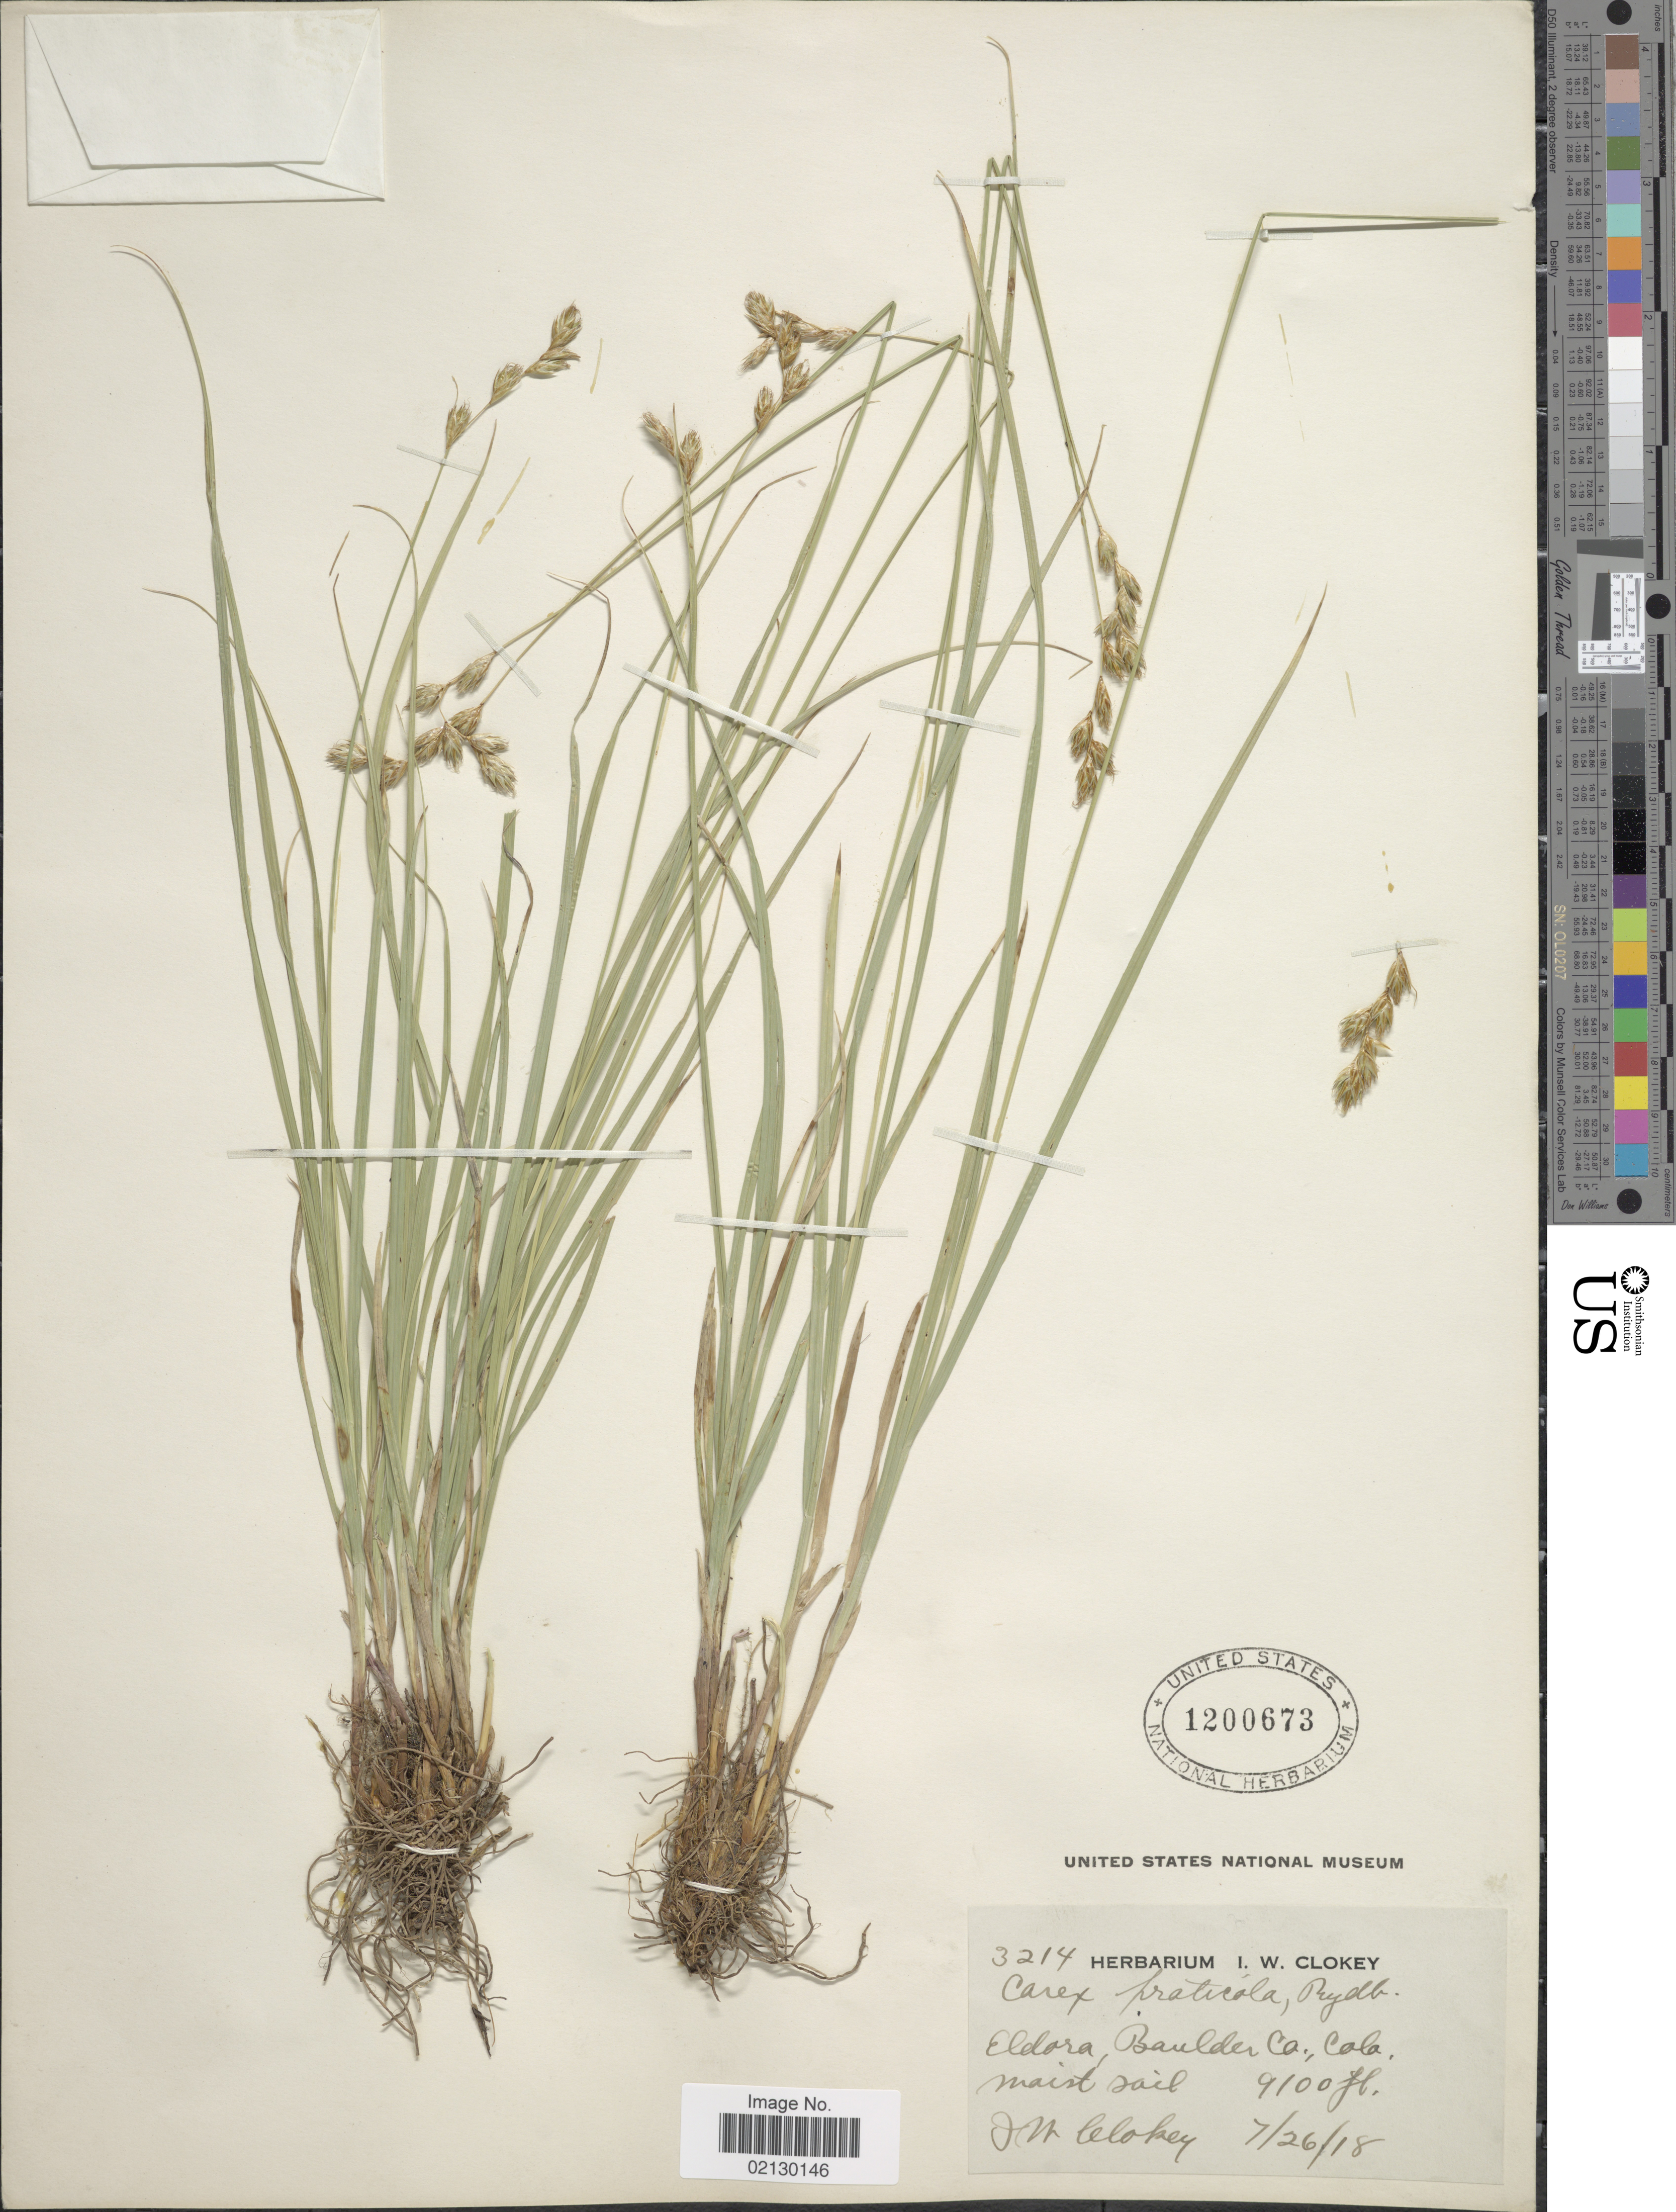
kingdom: Plantae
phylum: Tracheophyta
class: Liliopsida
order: Poales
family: Cyperaceae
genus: Carex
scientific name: Carex praticola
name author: Rydb.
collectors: I. W. Clokey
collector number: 3214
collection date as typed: Transcribed d/m/y: 26/7/18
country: United States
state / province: Colorado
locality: Eldora Boulder Co.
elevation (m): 2774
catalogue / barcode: US 1200673